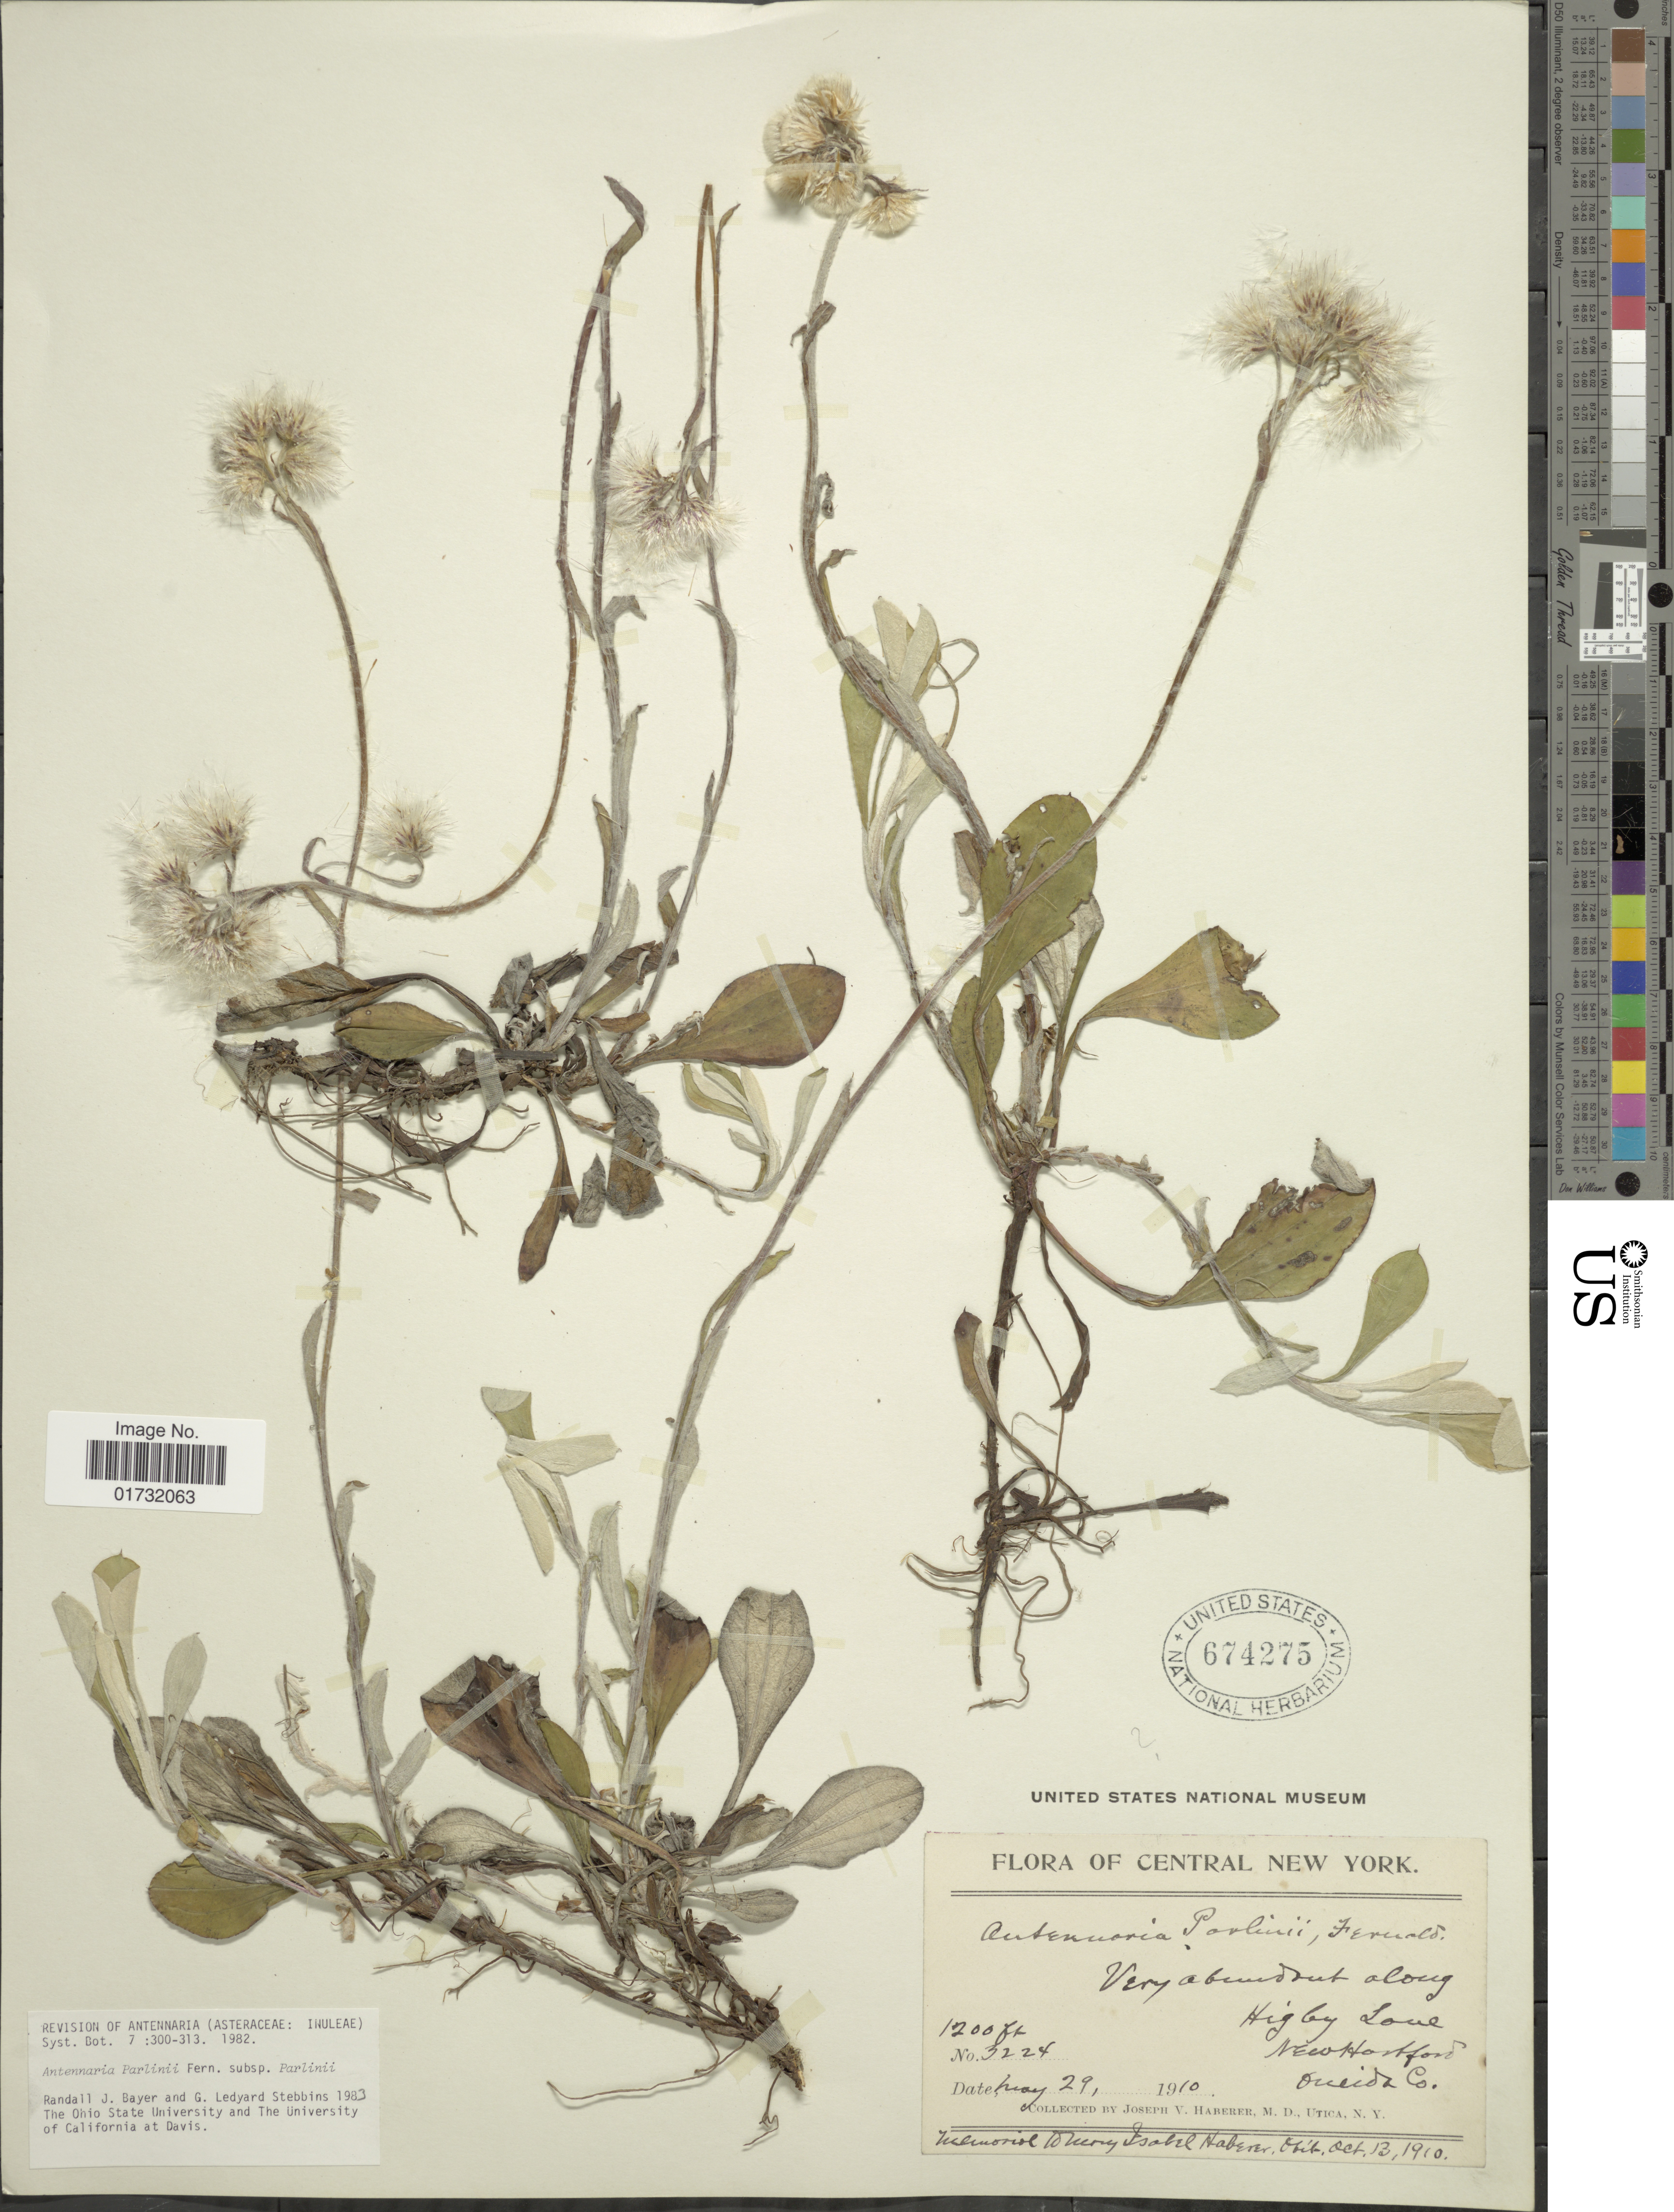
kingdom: Plantae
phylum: Tracheophyta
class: Magnoliopsida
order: Asterales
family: Asteraceae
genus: Antennaria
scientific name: Antennaria parlinii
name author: Fernald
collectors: J. V. Haberer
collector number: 3224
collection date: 1910-05-29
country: United States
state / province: New York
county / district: Oneida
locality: Central New York. Higby Love. New Harford. Oneida Co.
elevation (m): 366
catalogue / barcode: US 674275